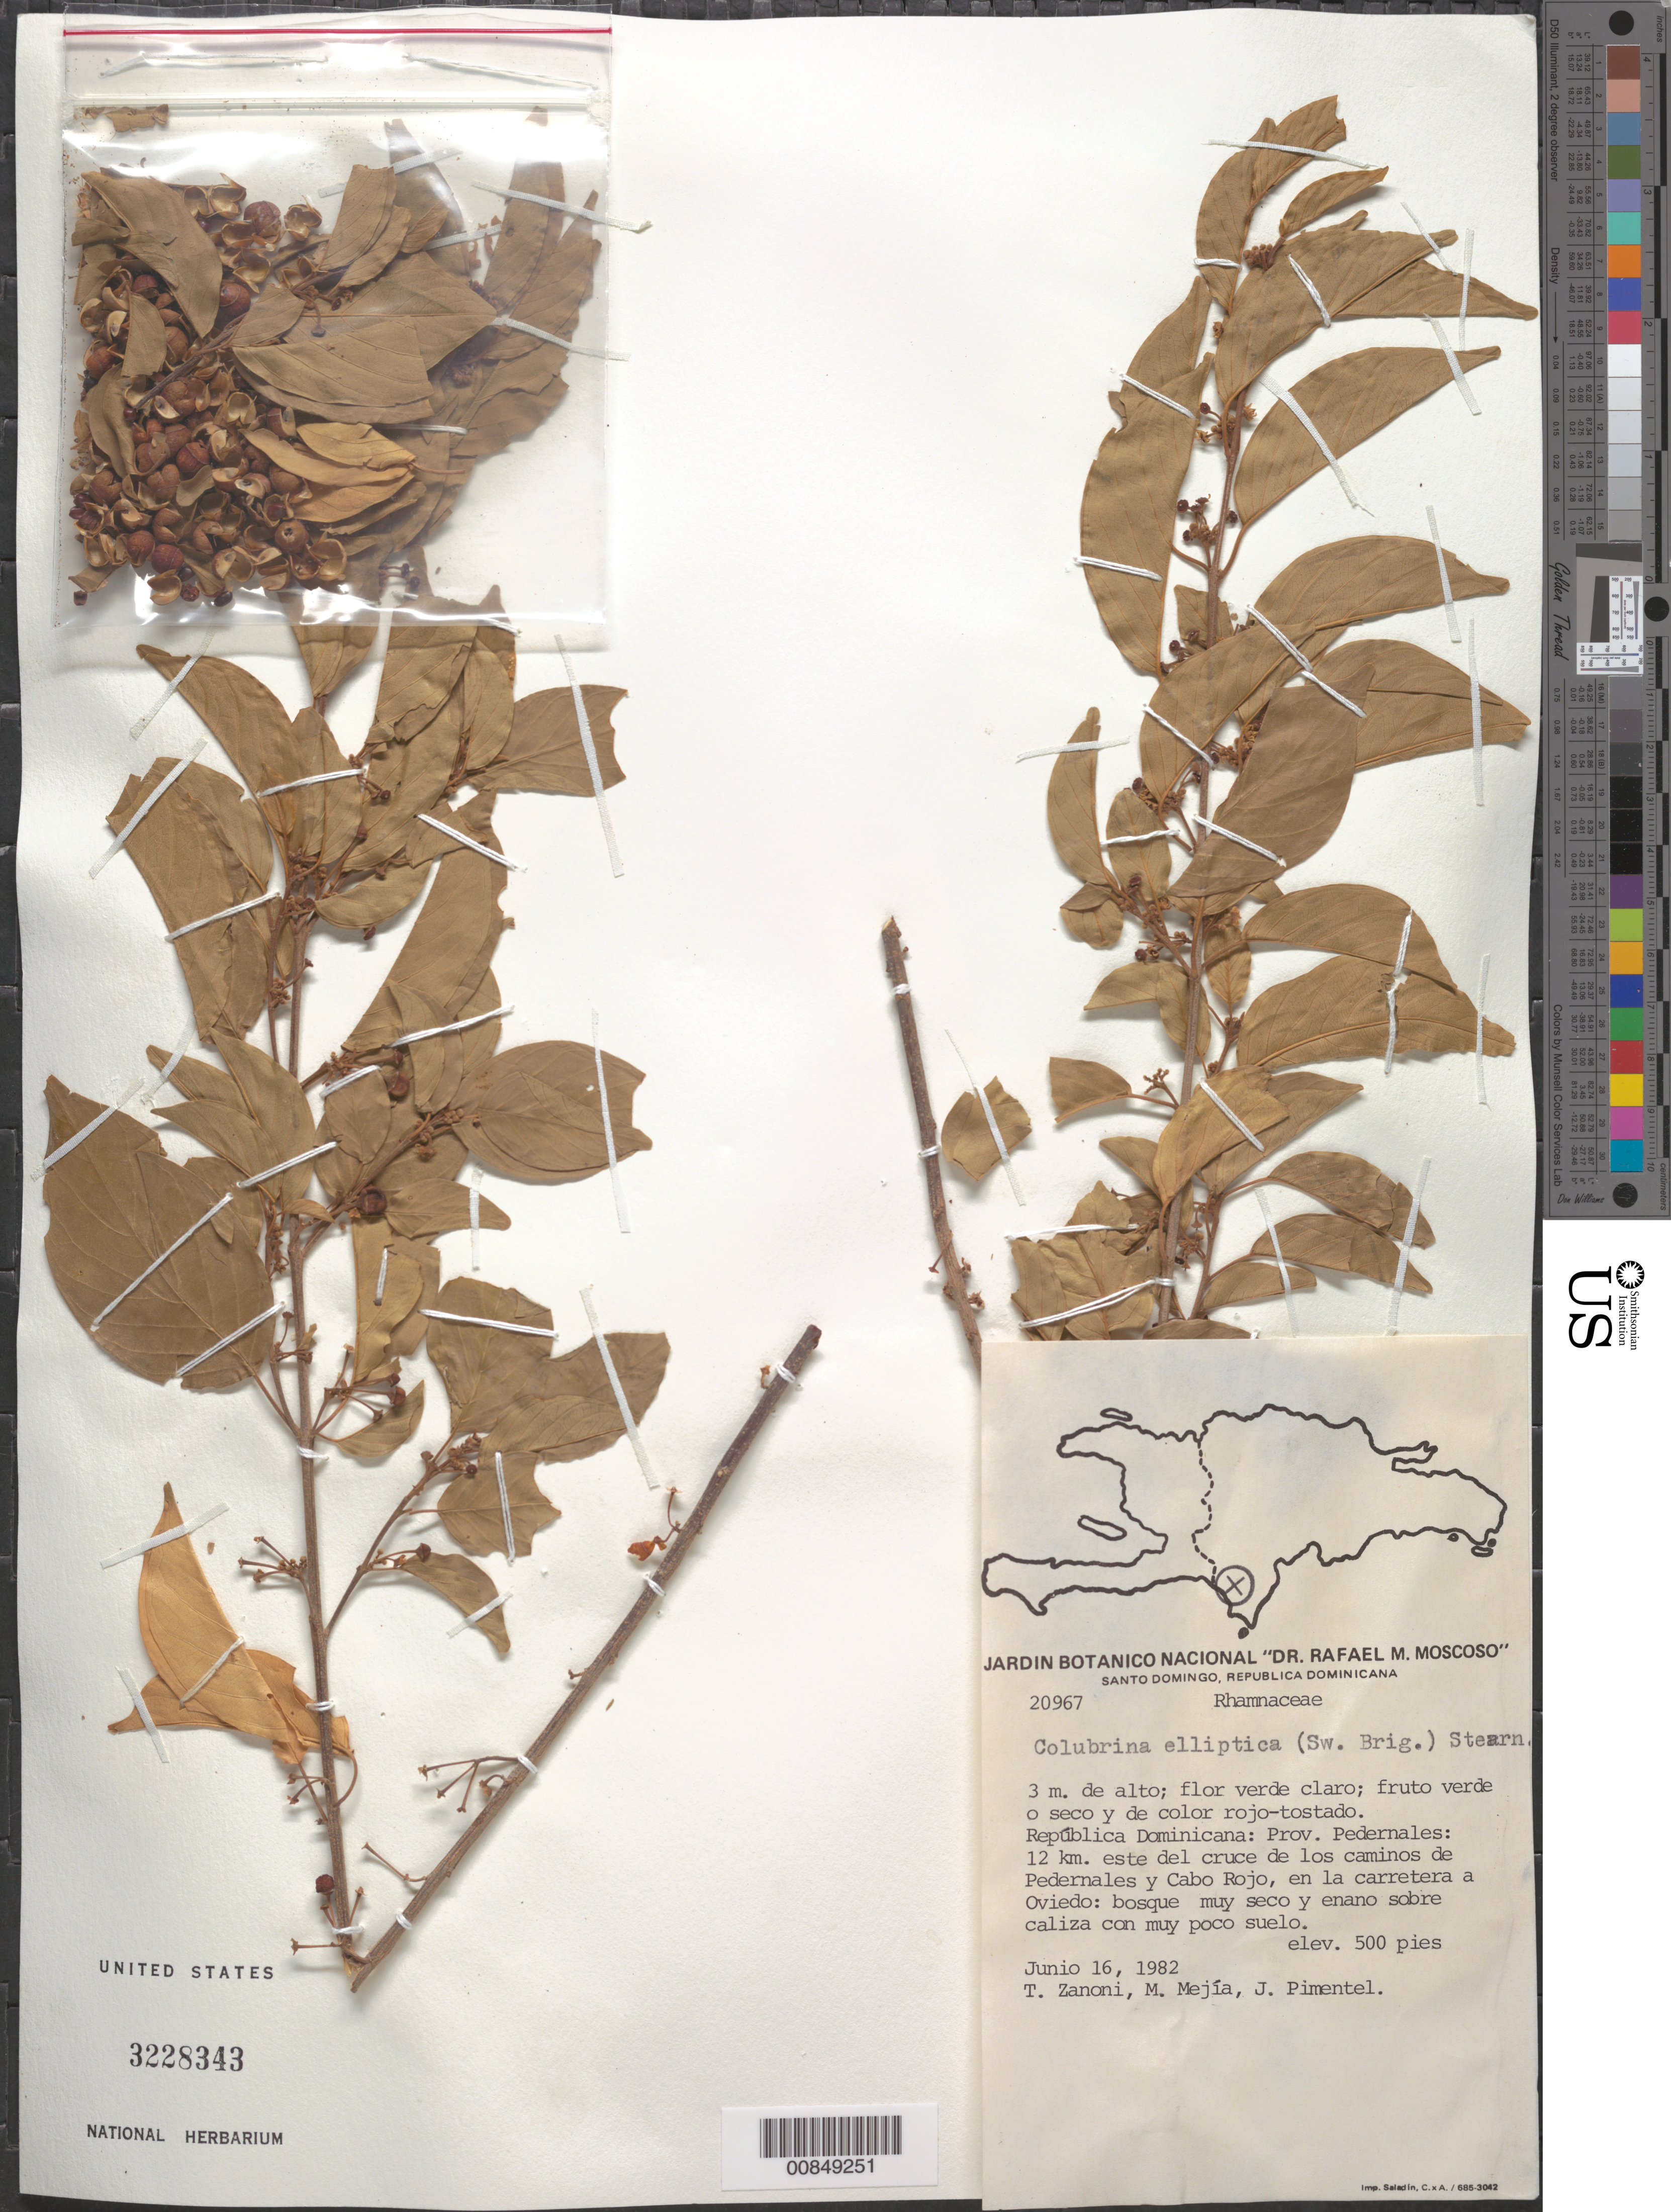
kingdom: Plantae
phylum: Tracheophyta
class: Magnoliopsida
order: Rosales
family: Rhamnaceae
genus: Colubrina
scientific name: Colubrina elliptica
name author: (Sw.) Brizicky & W.L. Stern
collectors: T. A. Zanoni, M. Mejia & J. Pimentel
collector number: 20967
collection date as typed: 16 Jun 1982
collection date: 1982-06-16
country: Dominican Republic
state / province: Pedernales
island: Hispaniola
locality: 12 km este del cruce de los caminos de Pedernales y Cabo Rojo, en la carretera a Oviedo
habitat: Bosque muy seco y enano sobre caliza con muy poco suelo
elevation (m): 152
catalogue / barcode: US 3228343